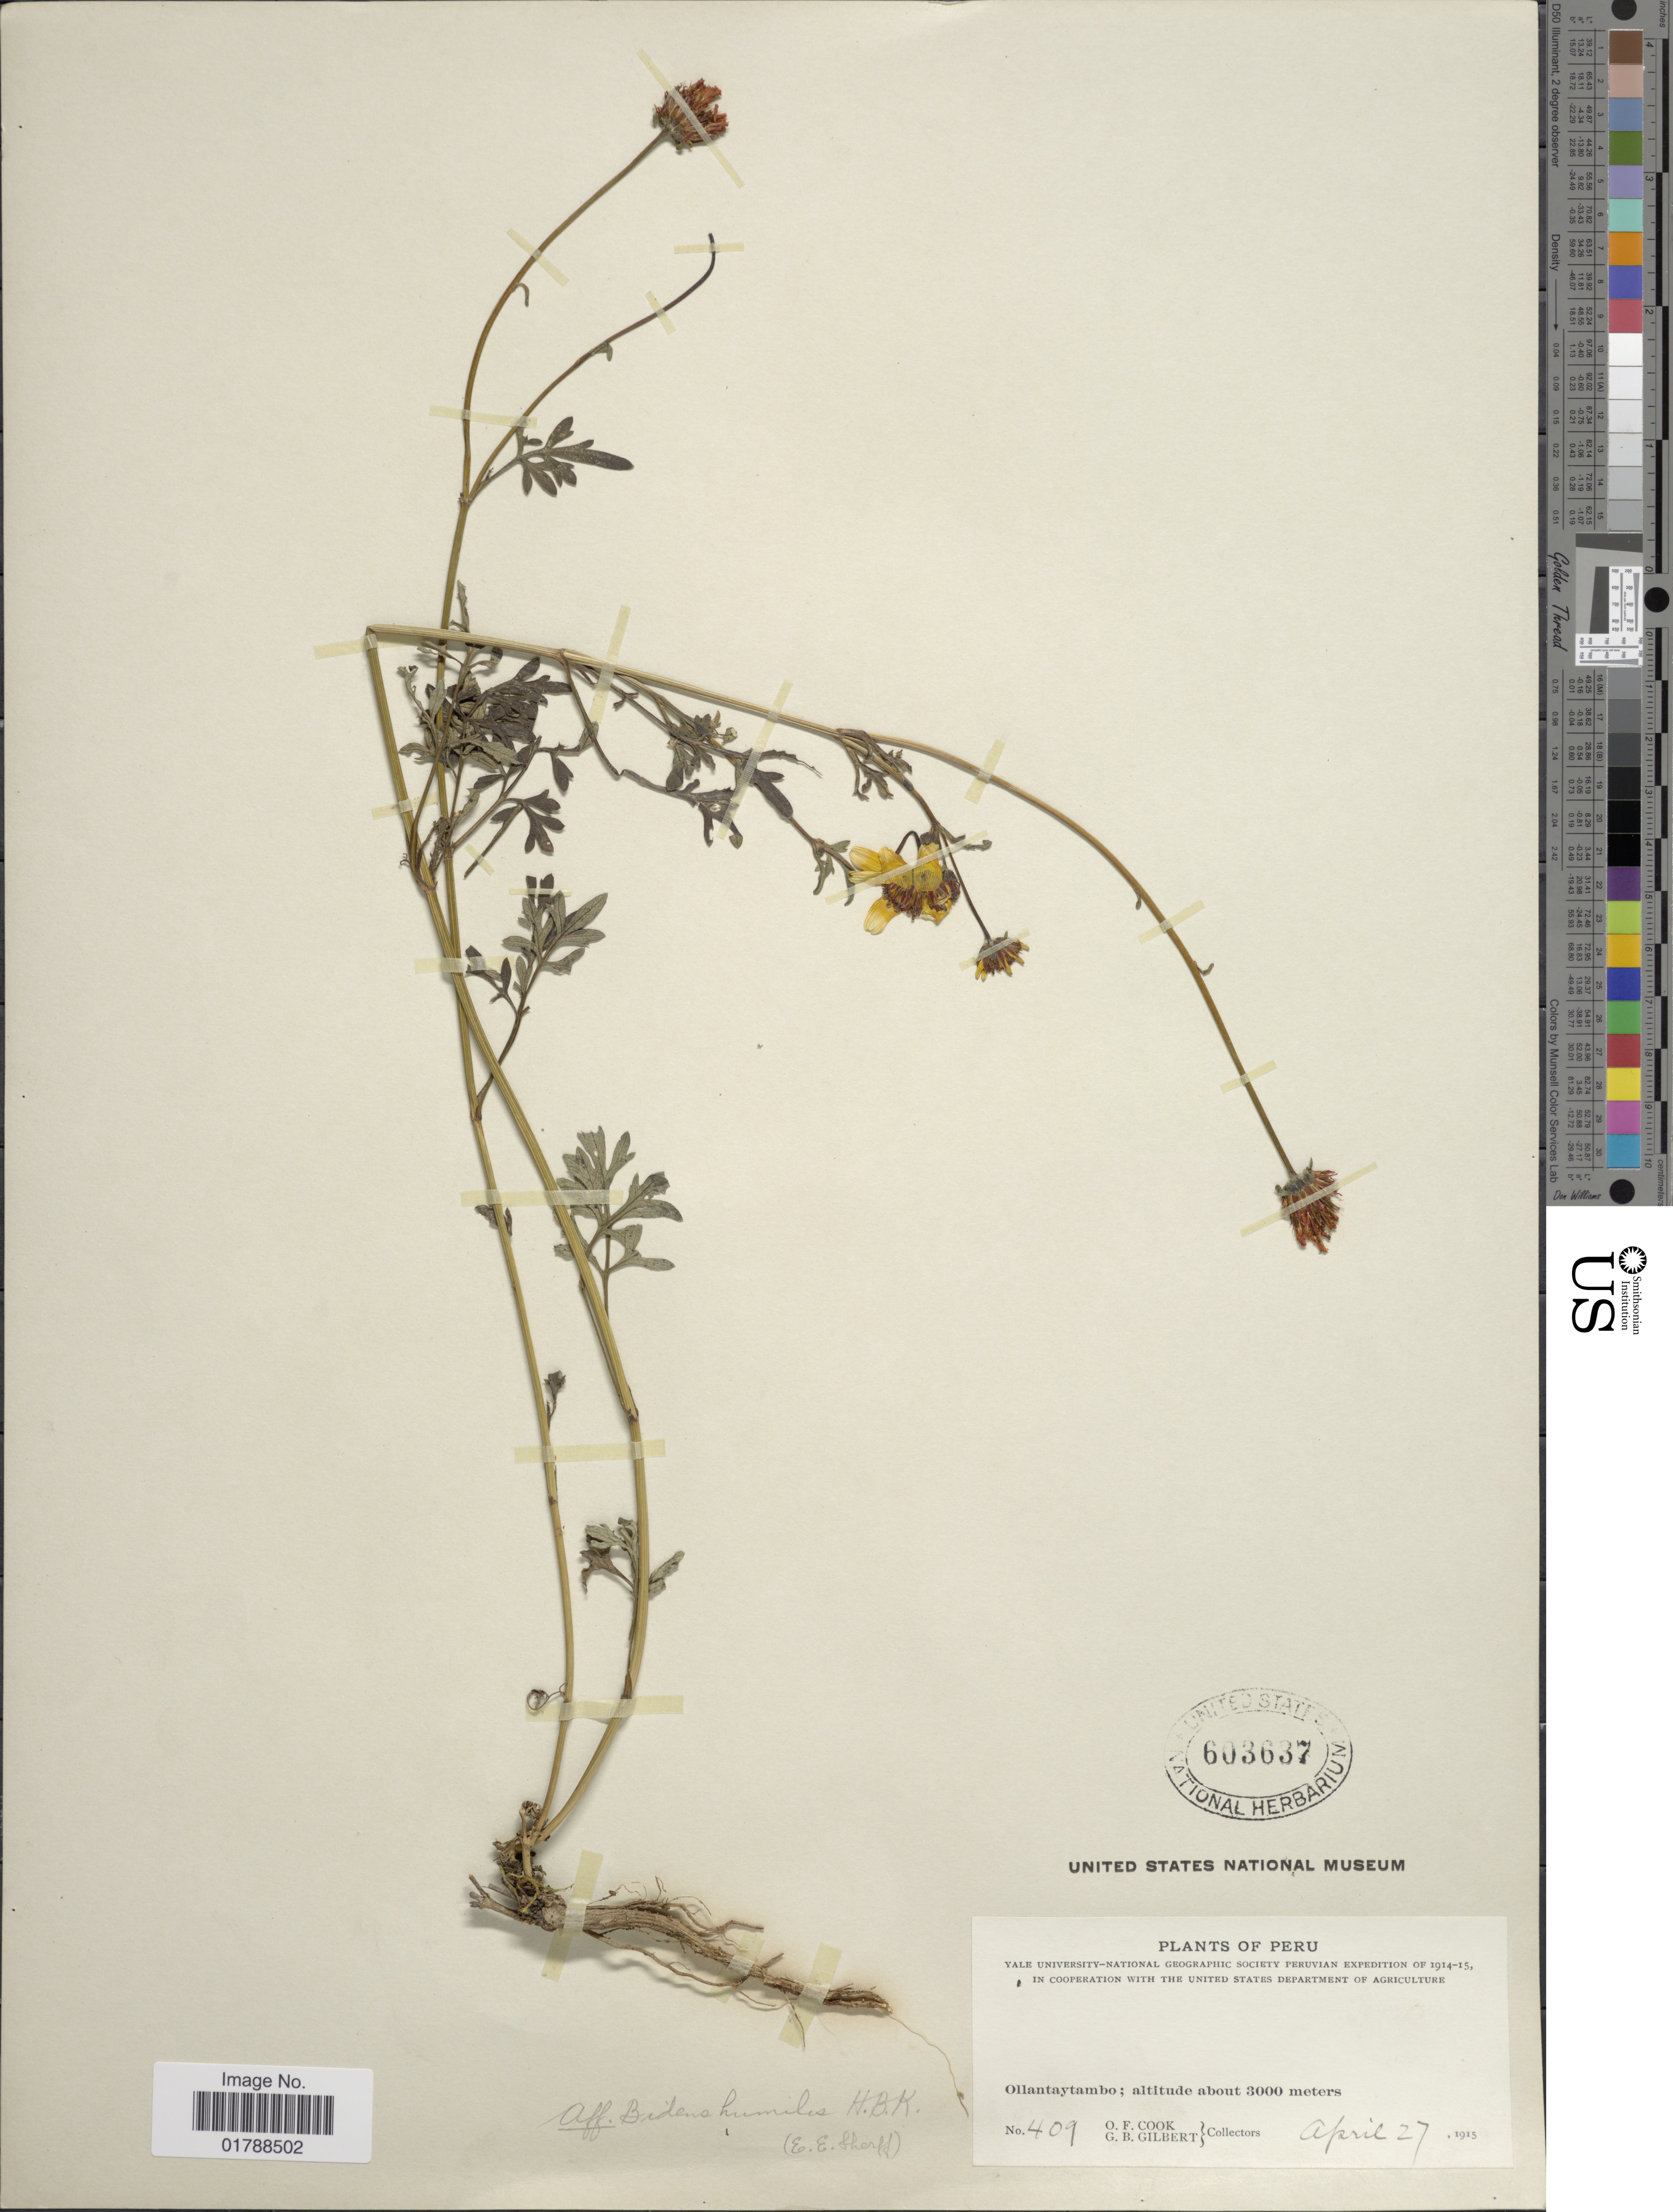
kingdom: Plantae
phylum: Tracheophyta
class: Magnoliopsida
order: Asterales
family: Asteraceae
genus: Bidens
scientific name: Bidens humilis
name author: Kunth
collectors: O. F. Cook & G. B. Gilbert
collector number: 409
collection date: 1915-04-27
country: Peru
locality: Ollantaytambo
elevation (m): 3000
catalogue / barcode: US 603637